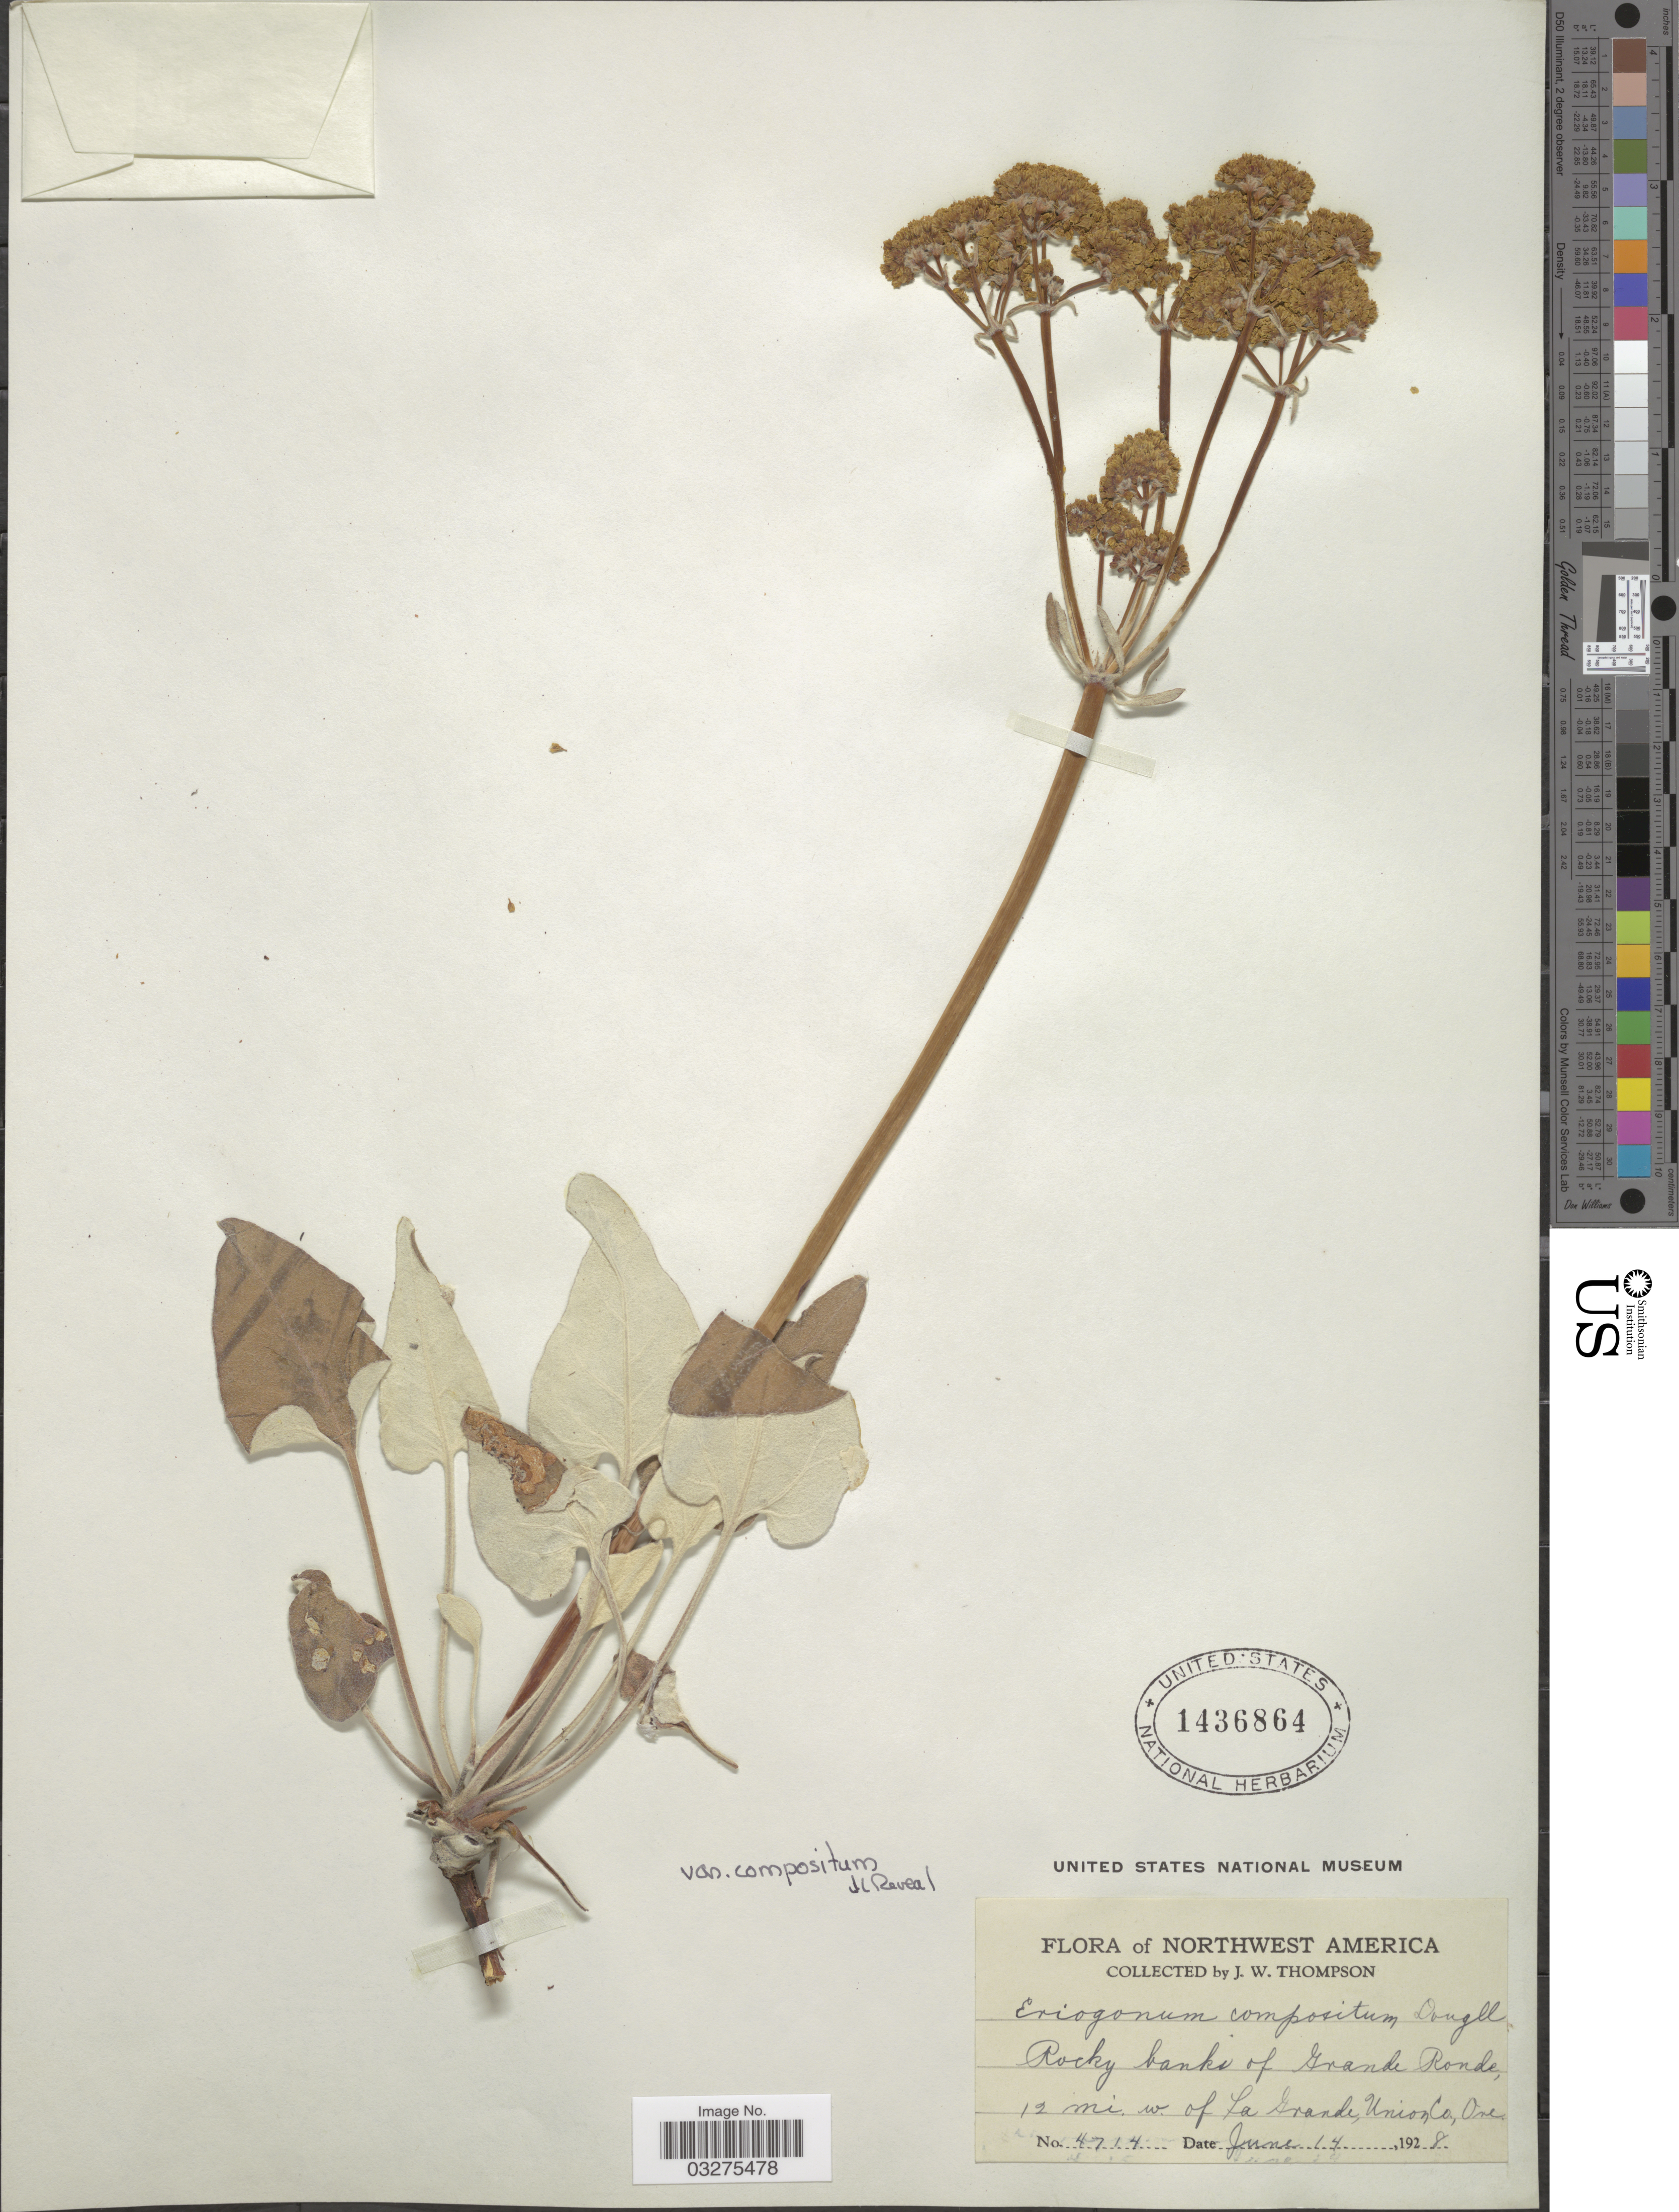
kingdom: Plantae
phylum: Tracheophyta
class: Magnoliopsida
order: Caryophyllales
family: Polygonaceae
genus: Eriogonum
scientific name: Eriogonum compositum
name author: Douglas ex Benth.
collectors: J. Thompson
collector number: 4714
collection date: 1928-06-14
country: United States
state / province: Oregon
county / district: Union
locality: Northwest America. Rocky banks of Grande Ronde, 12 mi. w. of La Grande, Union Co.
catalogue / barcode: US 1436864